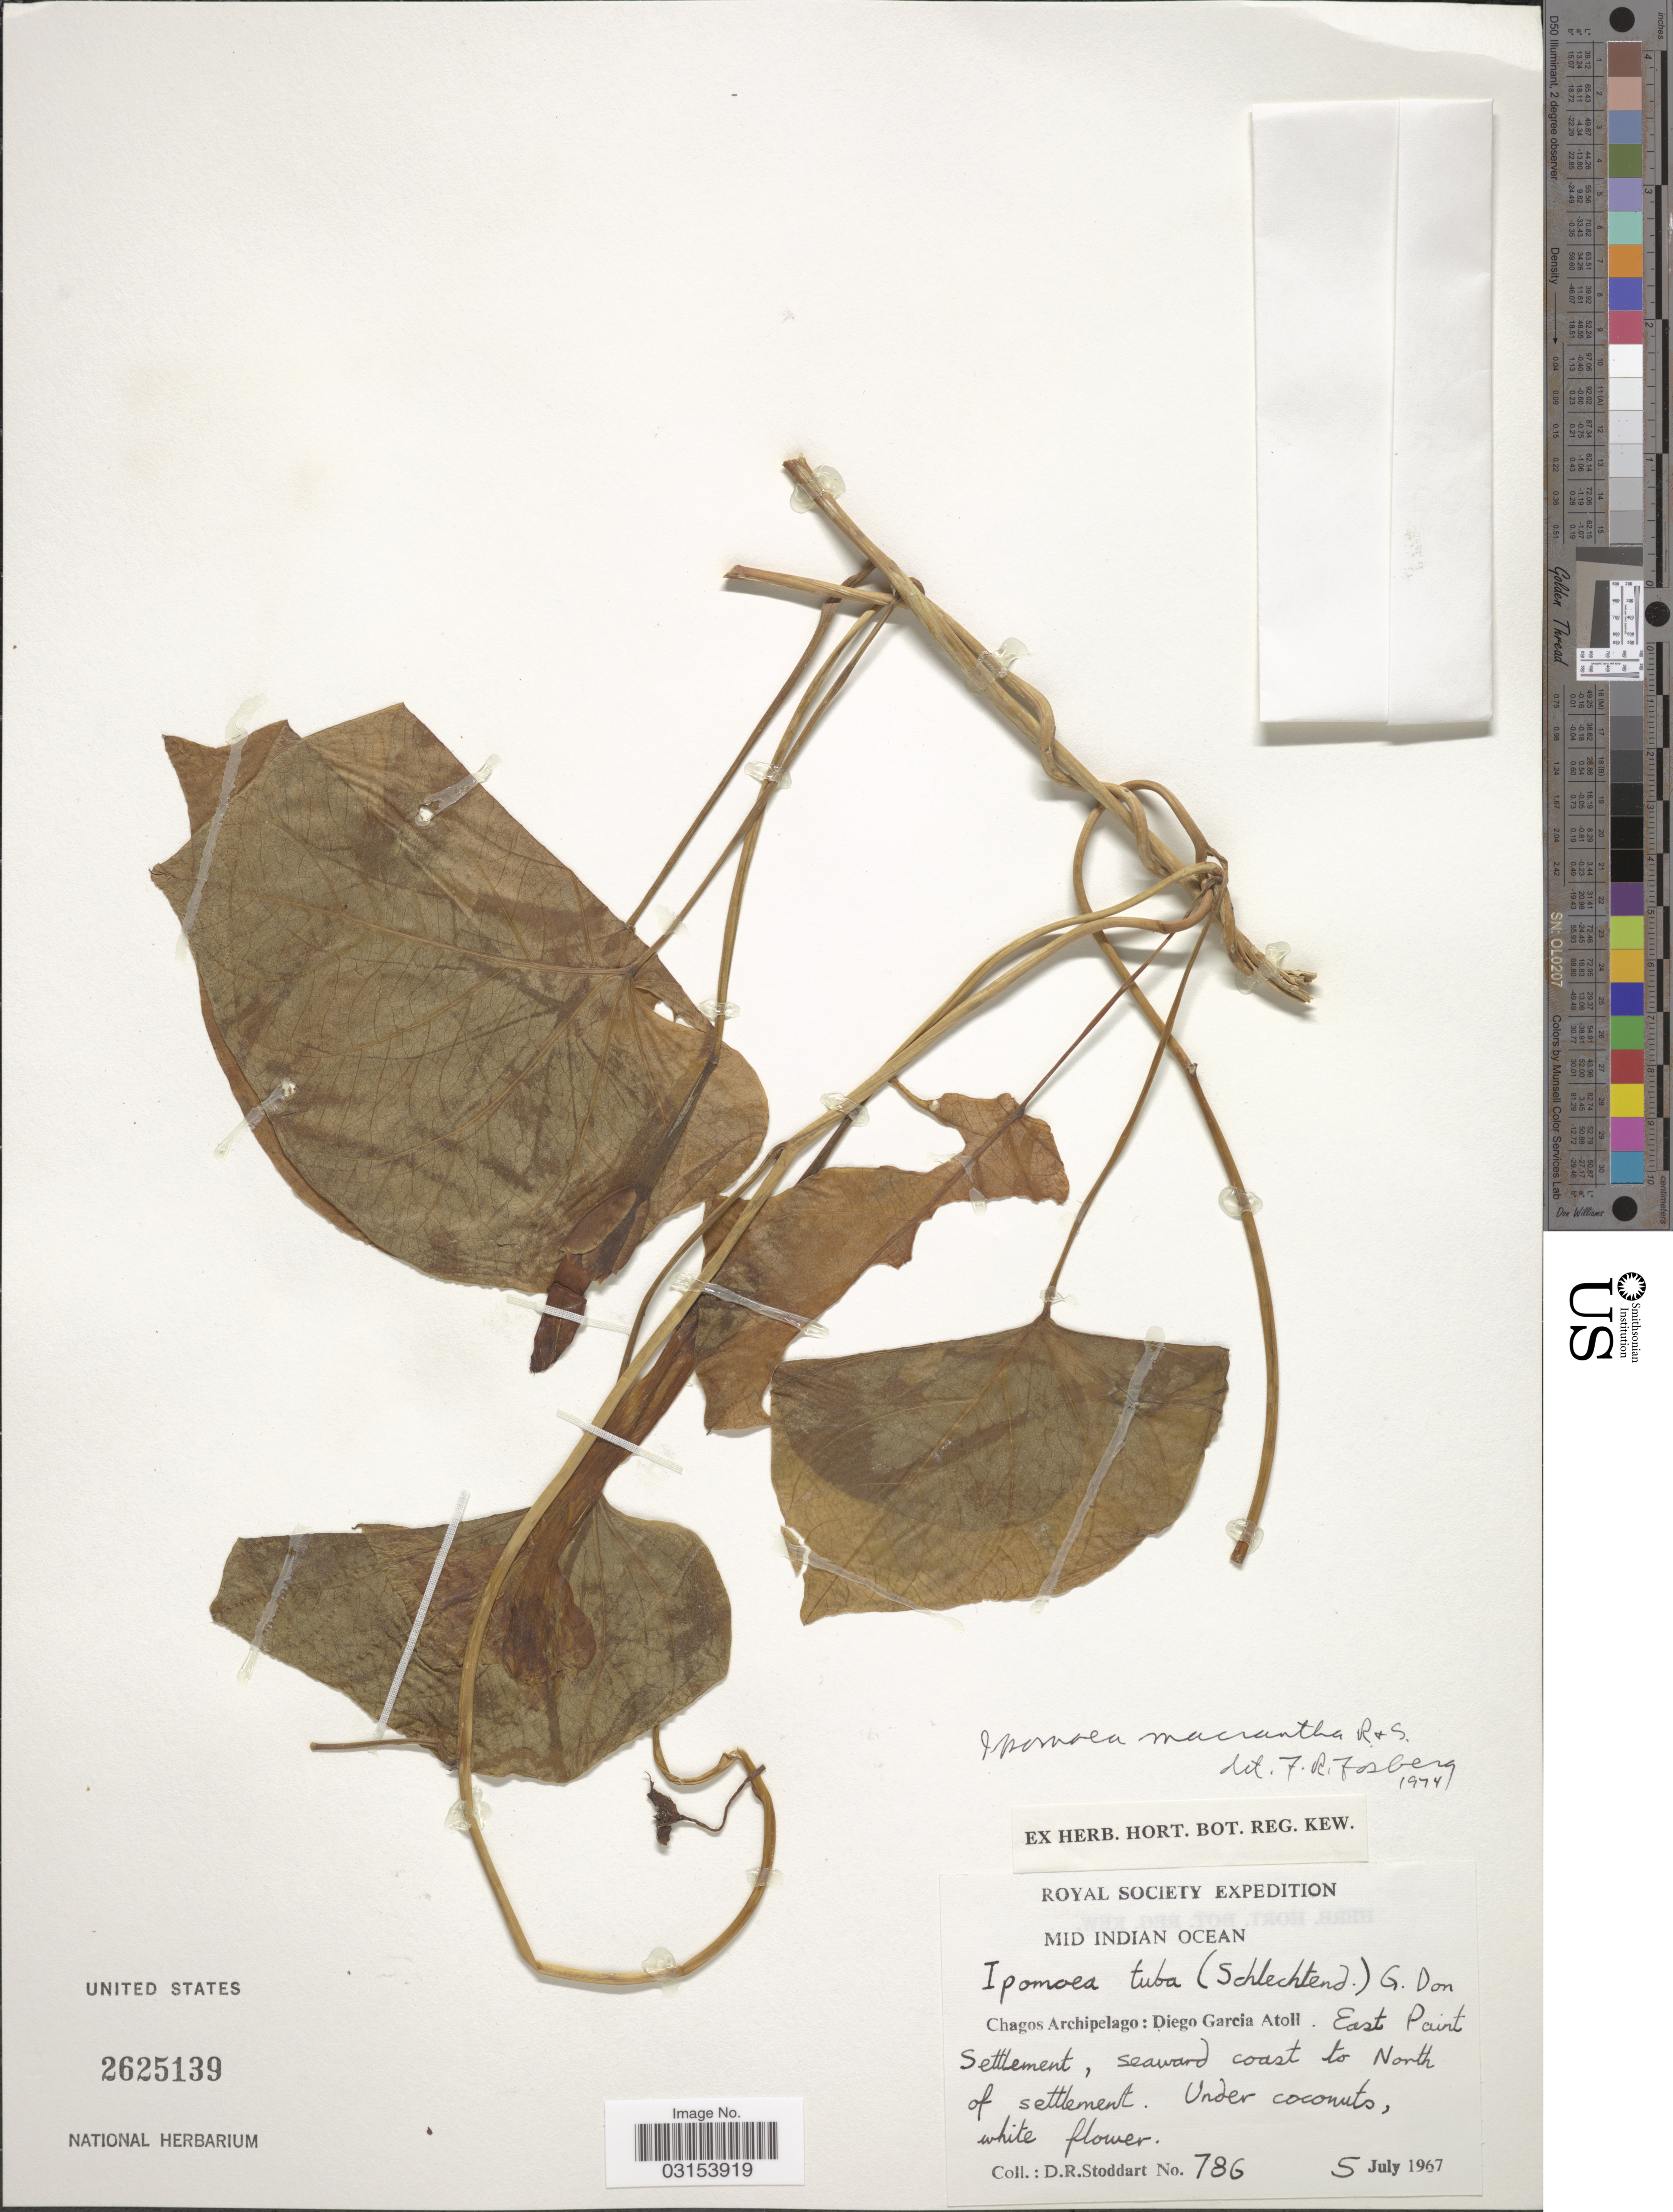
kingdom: Plantae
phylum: Tracheophyta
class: Magnoliopsida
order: Solanales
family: Convolvulaceae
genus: Ipomoea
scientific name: Ipomoea macrantha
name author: Roem. & Schult.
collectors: D. R. Stoddart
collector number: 786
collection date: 1967-07-05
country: British Indian Ocean Territory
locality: Mid Indian Ocean. Chagos Archipelago: Diego Garcia Atoll. East Point Settlement, seaward coast to North of settlement.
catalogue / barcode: US 2625139